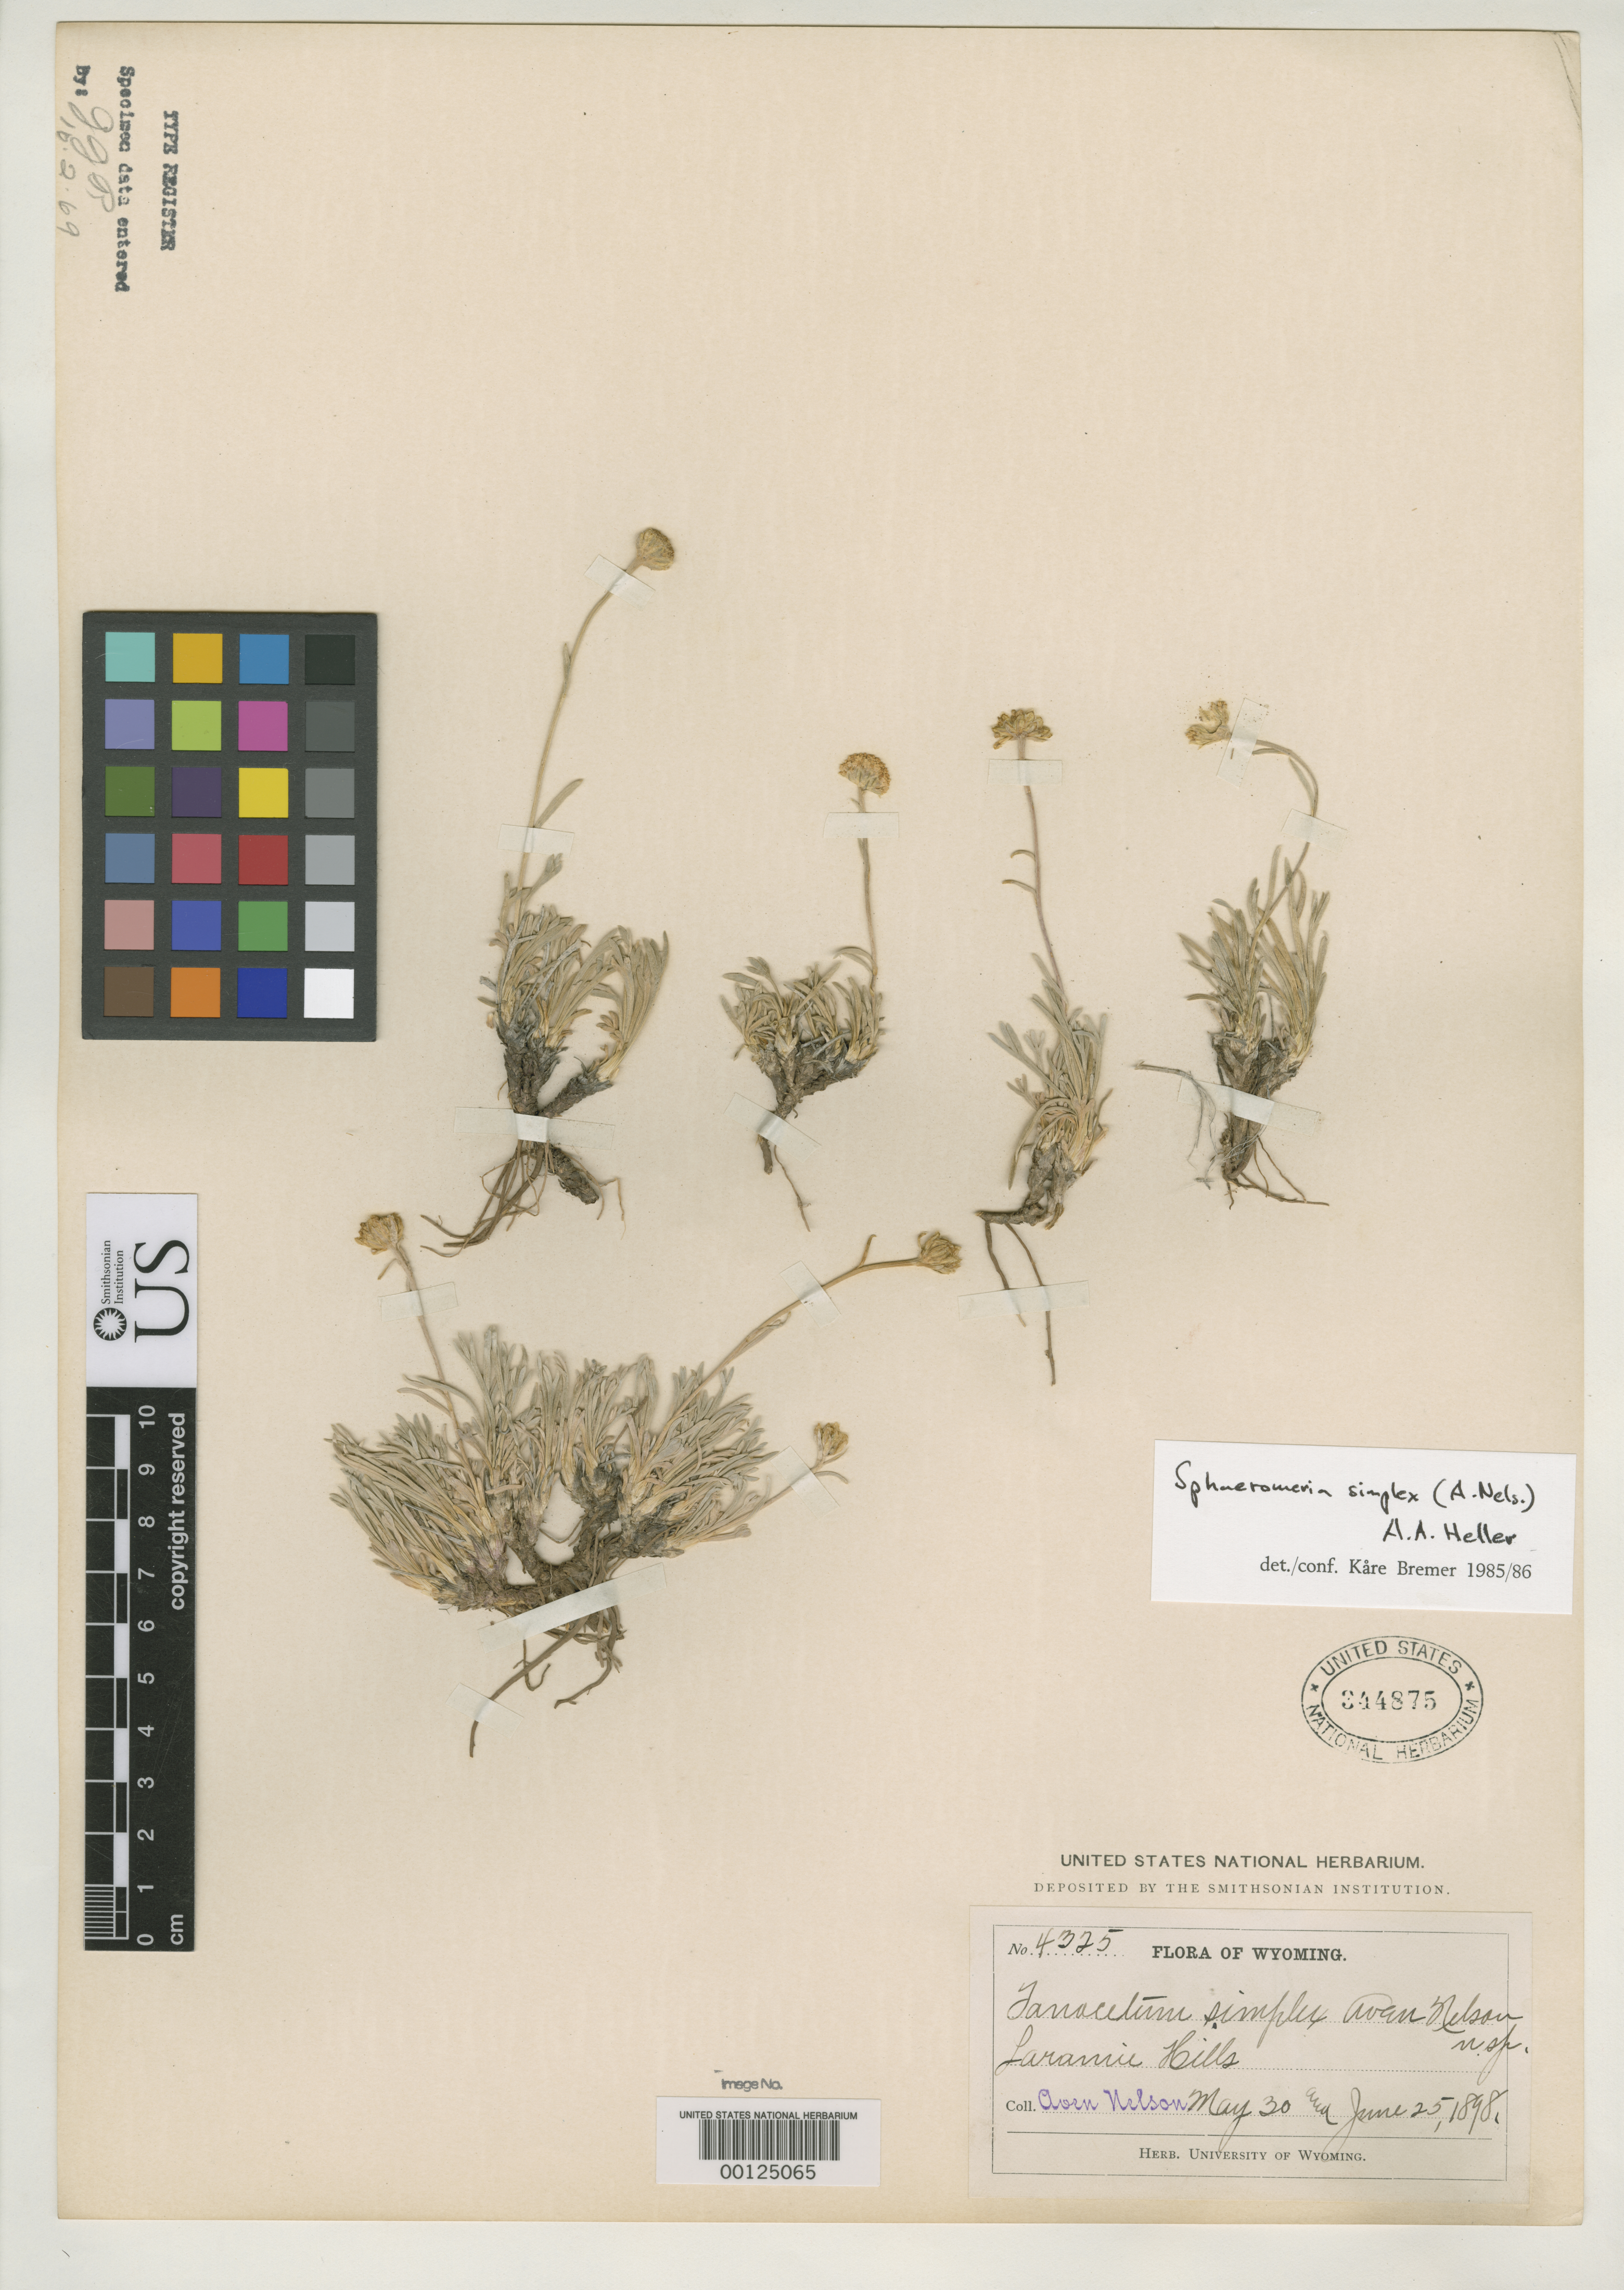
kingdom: Plantae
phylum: Tracheophyta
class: Magnoliopsida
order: Asterales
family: Asteraceae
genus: Tanacetum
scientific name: Tanacetum simplex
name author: A. Nelson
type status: Isotype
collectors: A. Nelson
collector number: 4325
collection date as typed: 30 May 1898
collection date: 1898-05-30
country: United States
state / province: Wyoming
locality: Laramie Hills.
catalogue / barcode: US 344875